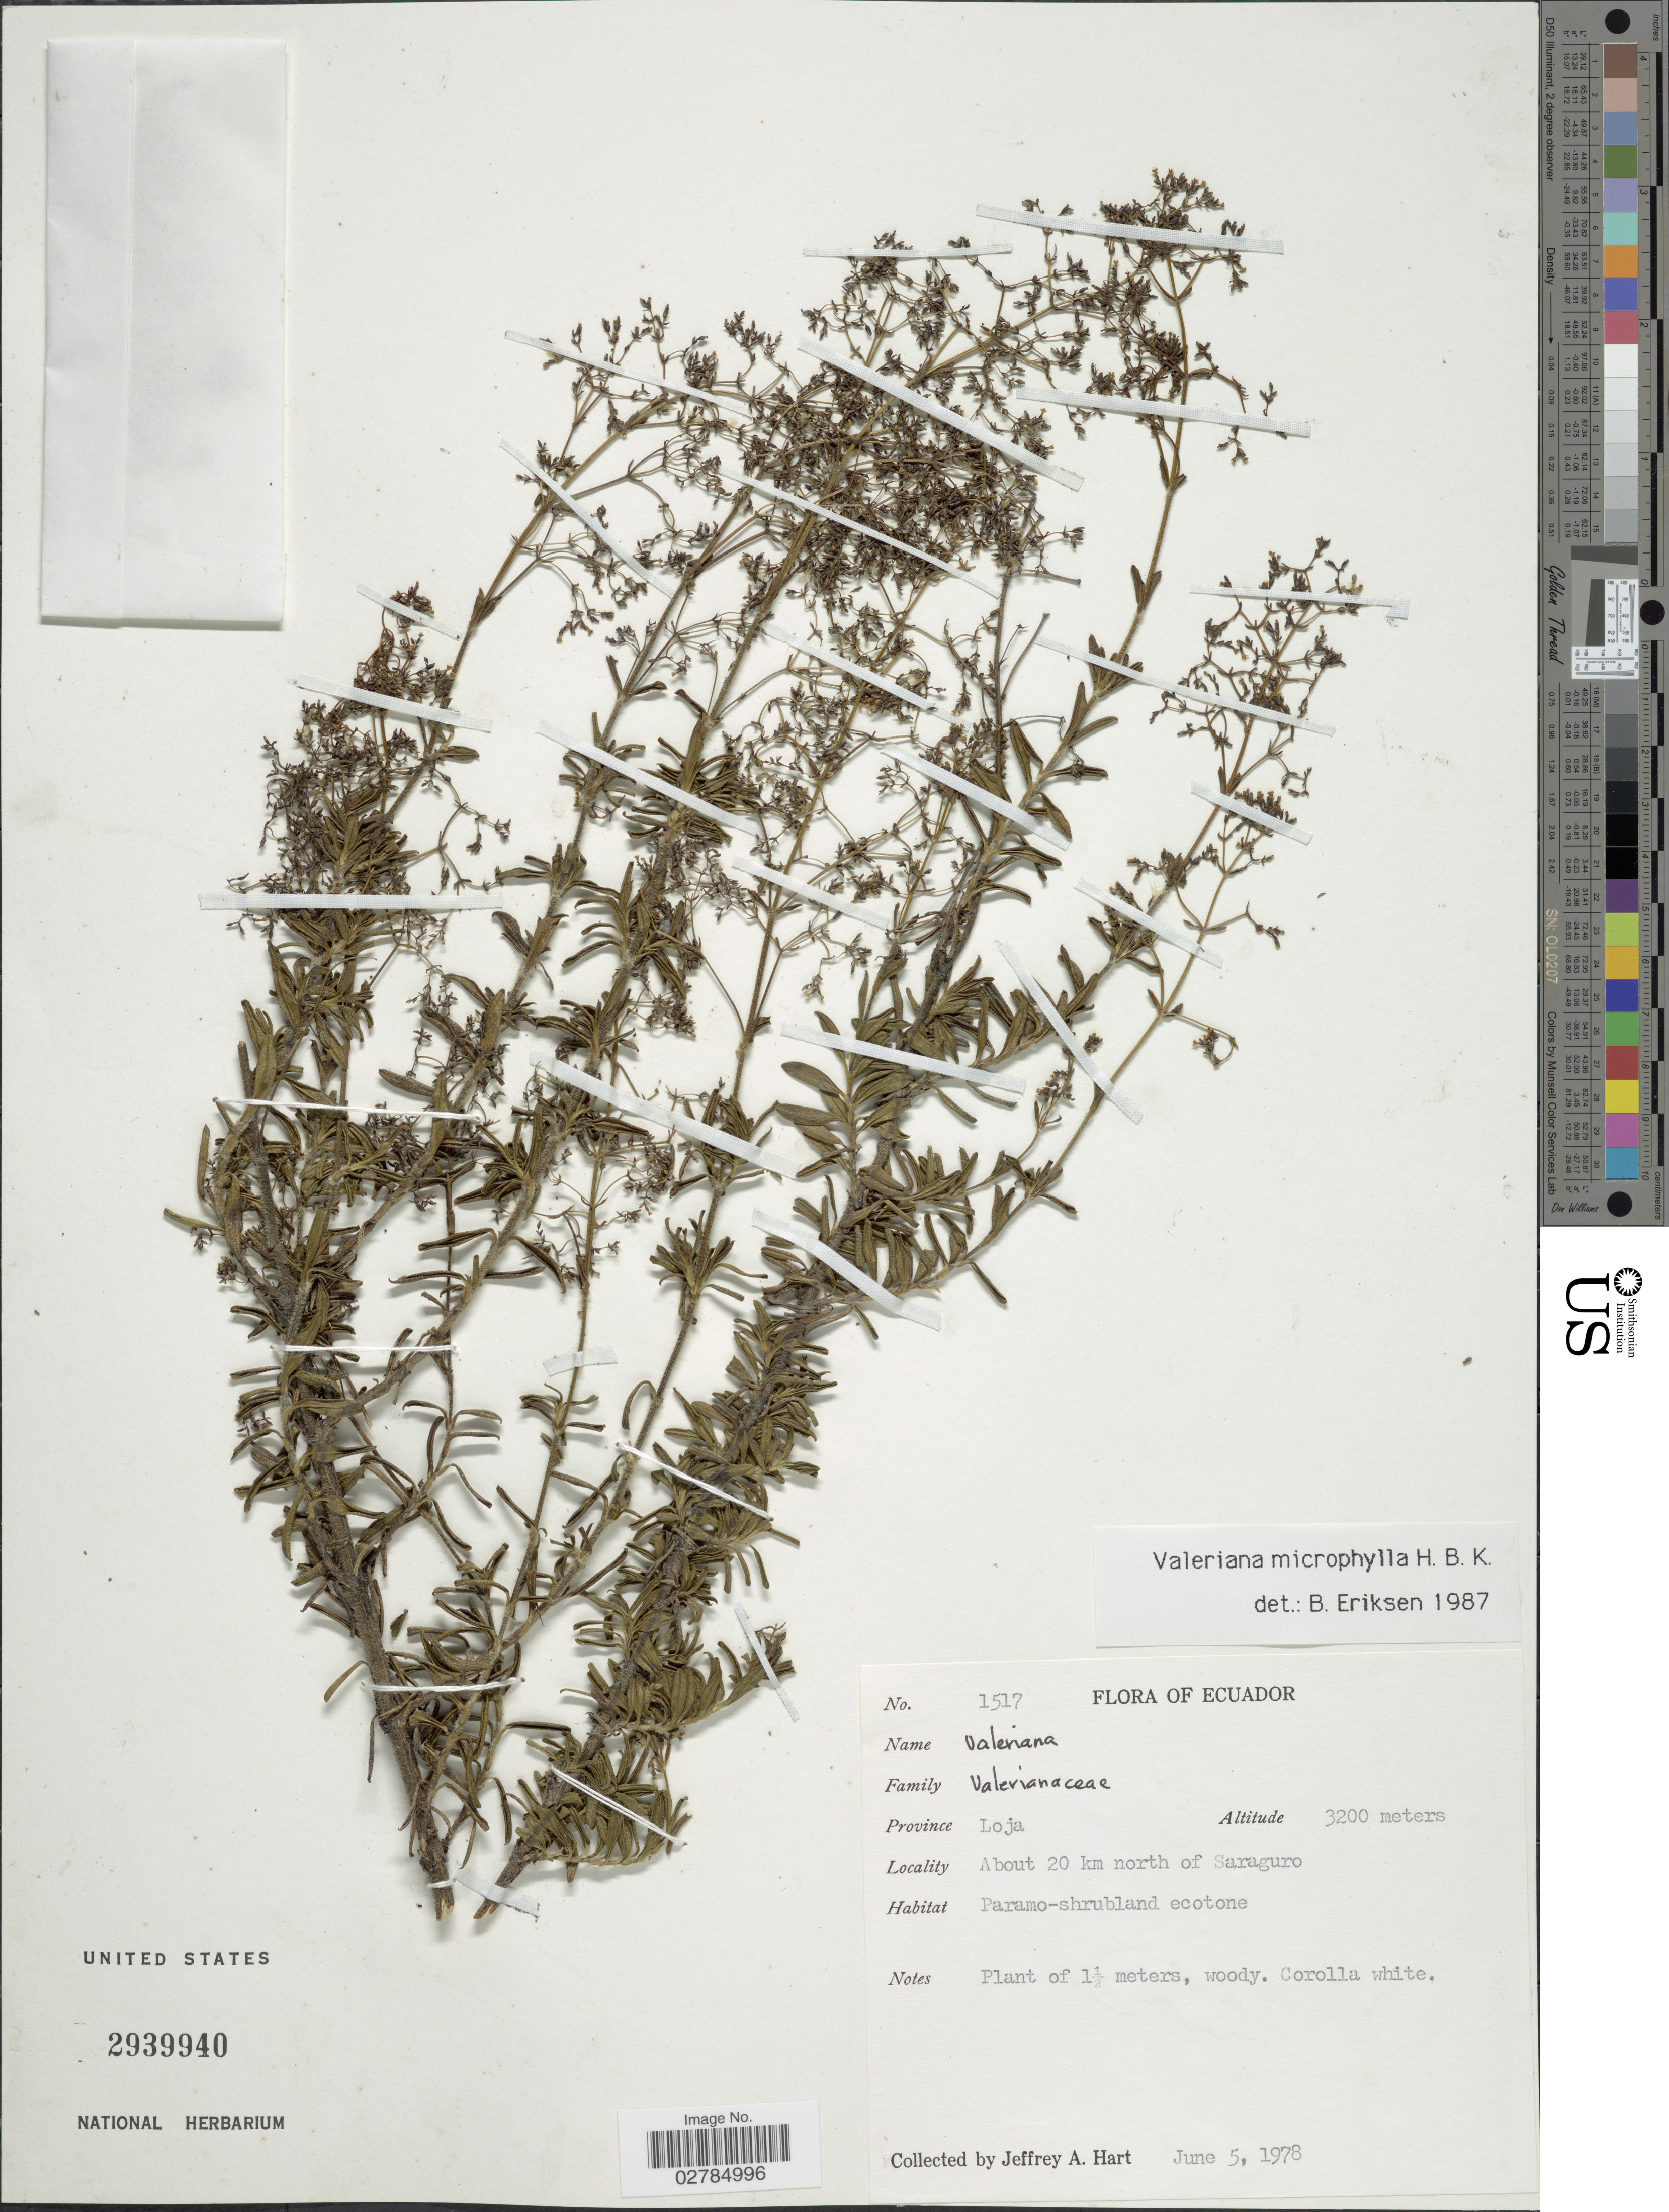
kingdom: Plantae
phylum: Tracheophyta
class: Magnoliopsida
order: Dipsacales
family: Caprifoliaceae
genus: Valeriana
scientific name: Valeriana microphylla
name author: Kunth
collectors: J. A. Hart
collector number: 1517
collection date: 1978-06-05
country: Ecuador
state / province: Loja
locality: About 20 km north of Saraguro.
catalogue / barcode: US 2939940